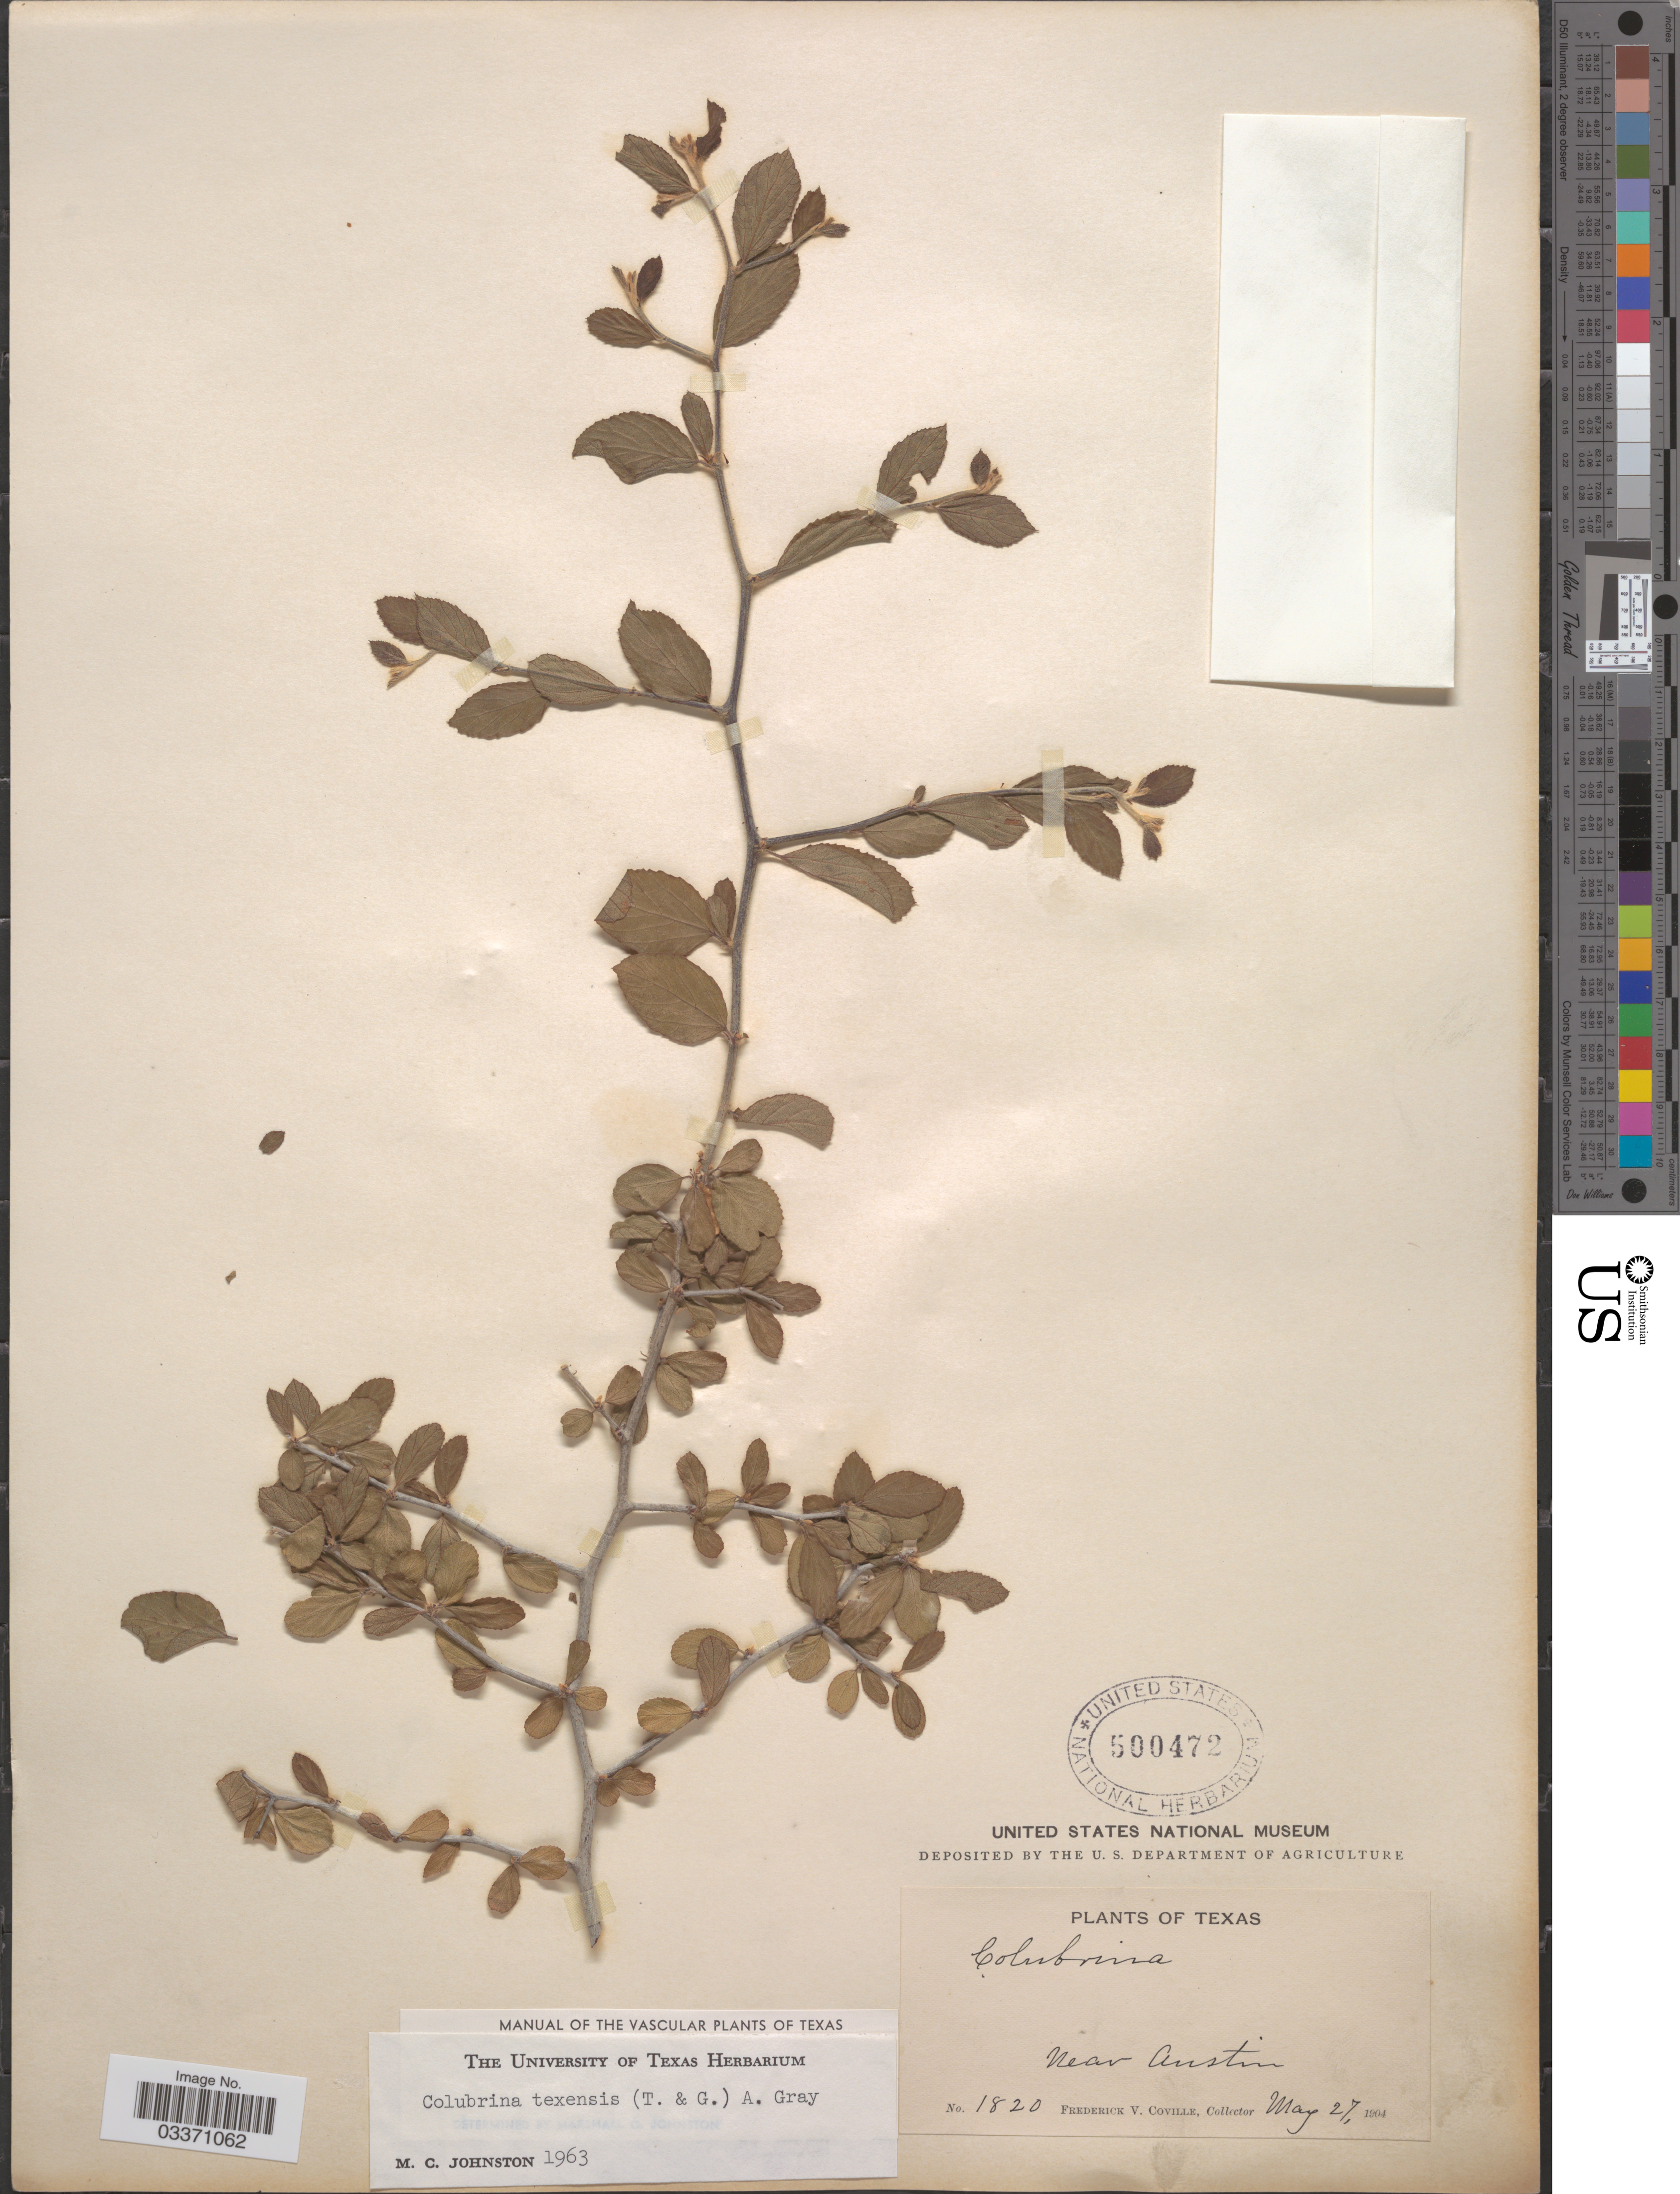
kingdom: Plantae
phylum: Tracheophyta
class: Magnoliopsida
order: Rosales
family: Rhamnaceae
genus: Colubrina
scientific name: Colubrina texensis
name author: (Torr. & A. Gray) A. Gray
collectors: F. V. Coville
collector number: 1820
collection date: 1904-05-27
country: United States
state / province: Texas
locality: Near Austin.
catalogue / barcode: US 500472